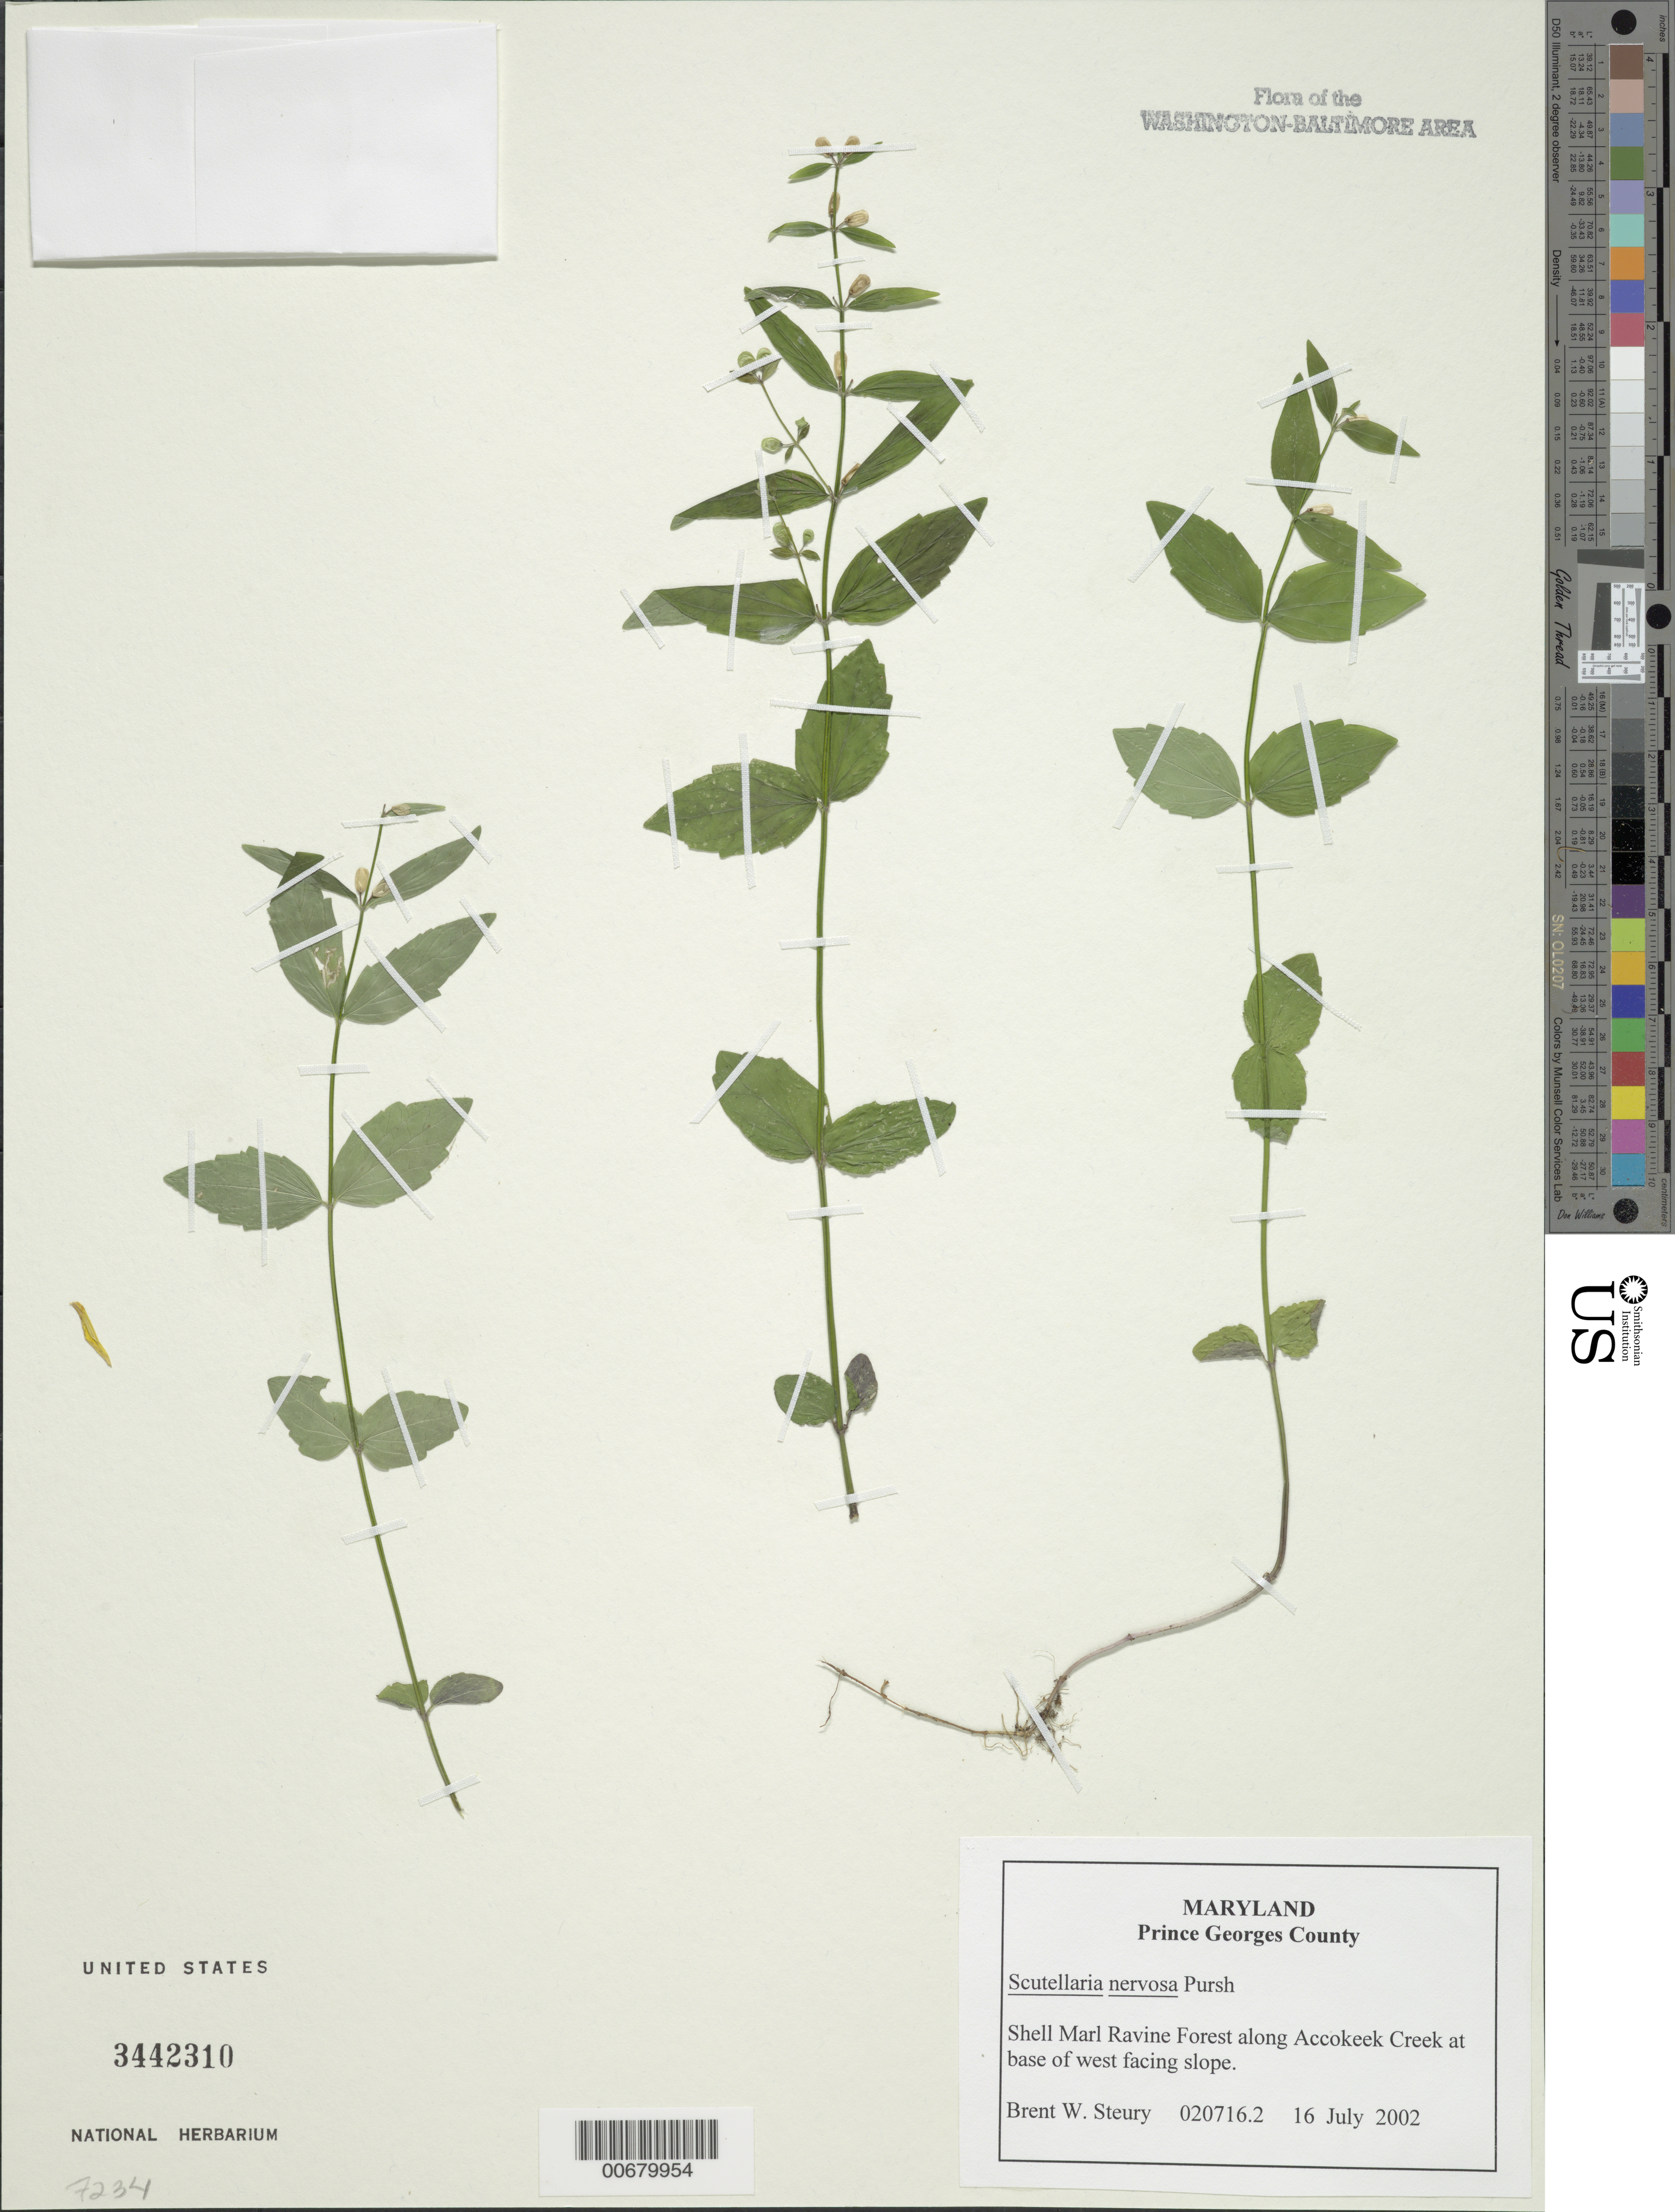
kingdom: Plantae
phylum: Tracheophyta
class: Magnoliopsida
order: Lamiales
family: Lamiaceae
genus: Scutellaria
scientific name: Scutellaria nervosa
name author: Pursh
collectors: B. Steury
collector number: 020716.2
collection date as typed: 16 July 2002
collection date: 2002-07-16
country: United States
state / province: Maryland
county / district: Prince George's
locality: Shell Marl Ravine Forest along western bank of Accokeek Creek.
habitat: at base of west facing slope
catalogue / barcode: US 3442310